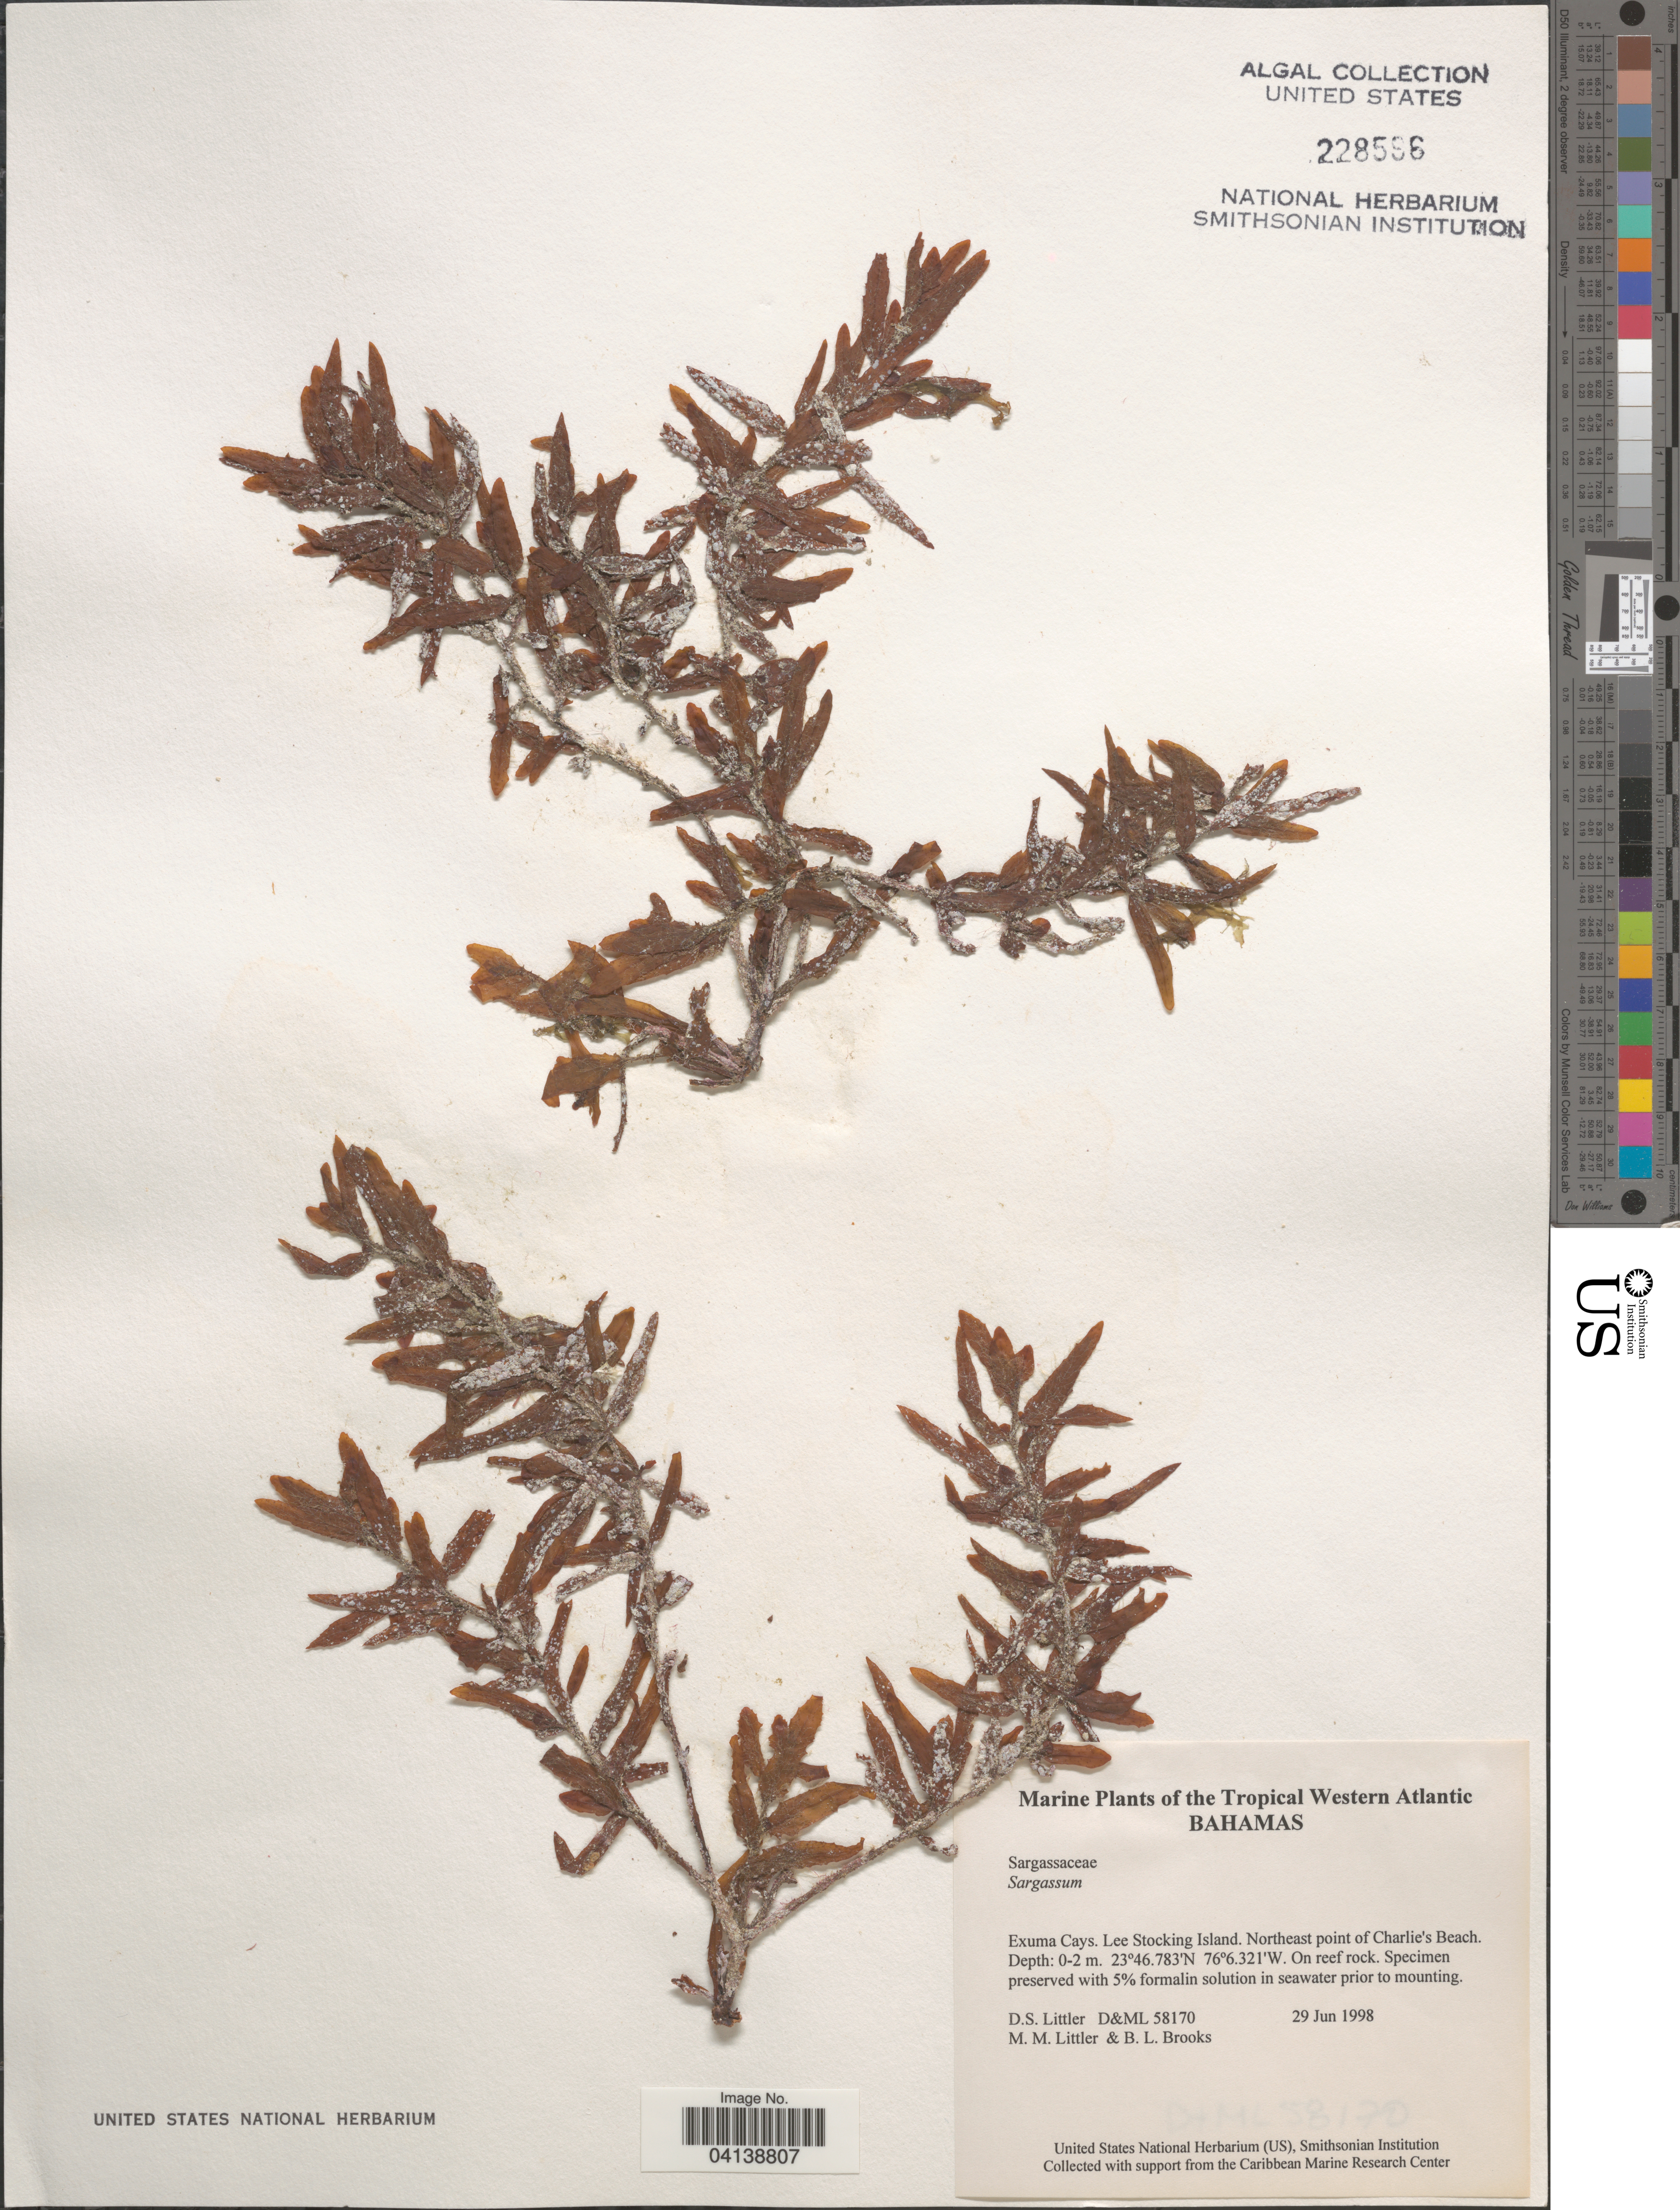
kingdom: Chromista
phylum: Ochrophyta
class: Phaeophyceae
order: Fucales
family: Sargassaceae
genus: Sargassum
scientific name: Sargassum sp.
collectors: D. S. Littler & B. Brooks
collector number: D&ML58170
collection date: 1998-06-29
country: Bahamas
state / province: Exuma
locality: The Tropical Western Atlantic. Exuma Cays. Lee Stocking Island. Northeast point of Charlie's Beach.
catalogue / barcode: US 228586